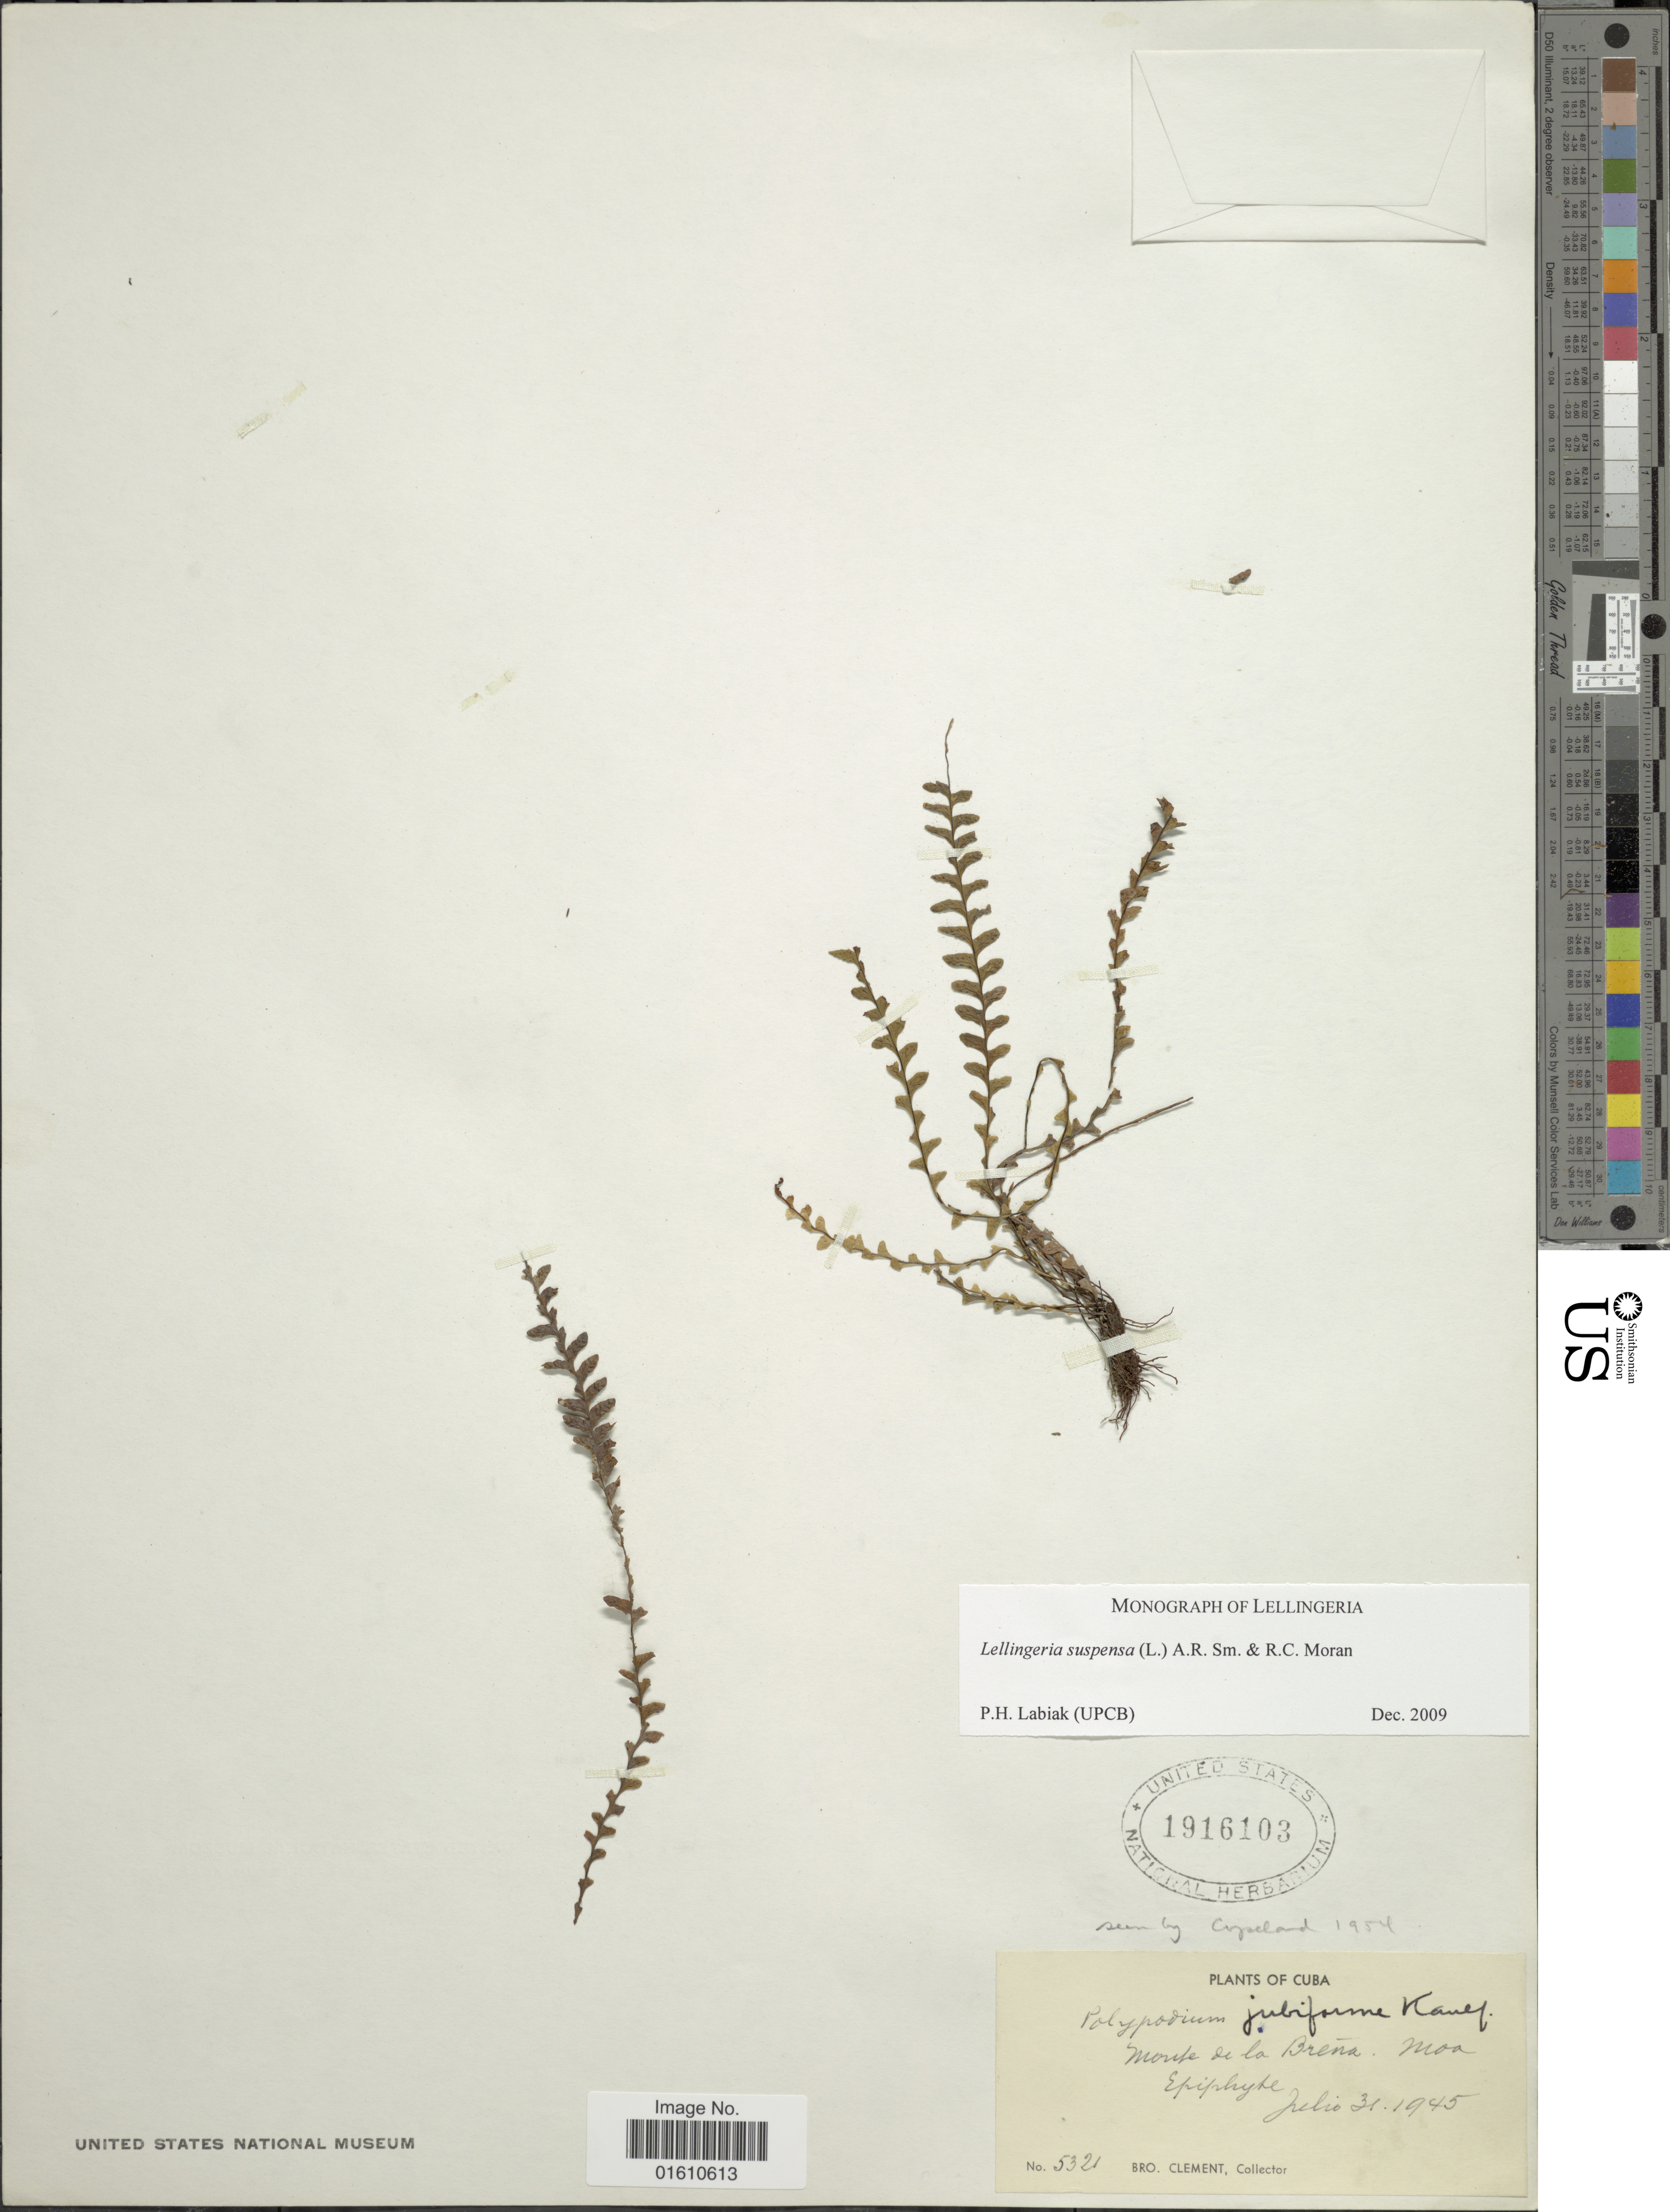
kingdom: Plantae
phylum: Tracheophyta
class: Polypodiopsida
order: Polypodiales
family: Polypodiaceae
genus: Lellingeria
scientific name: Lellingeria suspensa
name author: (L.) A.R. Sm. & R.C. Moran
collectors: B. Clement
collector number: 5321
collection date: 1945-07-31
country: Cuba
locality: Cuba: Monte de La Brena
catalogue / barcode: US 1916103